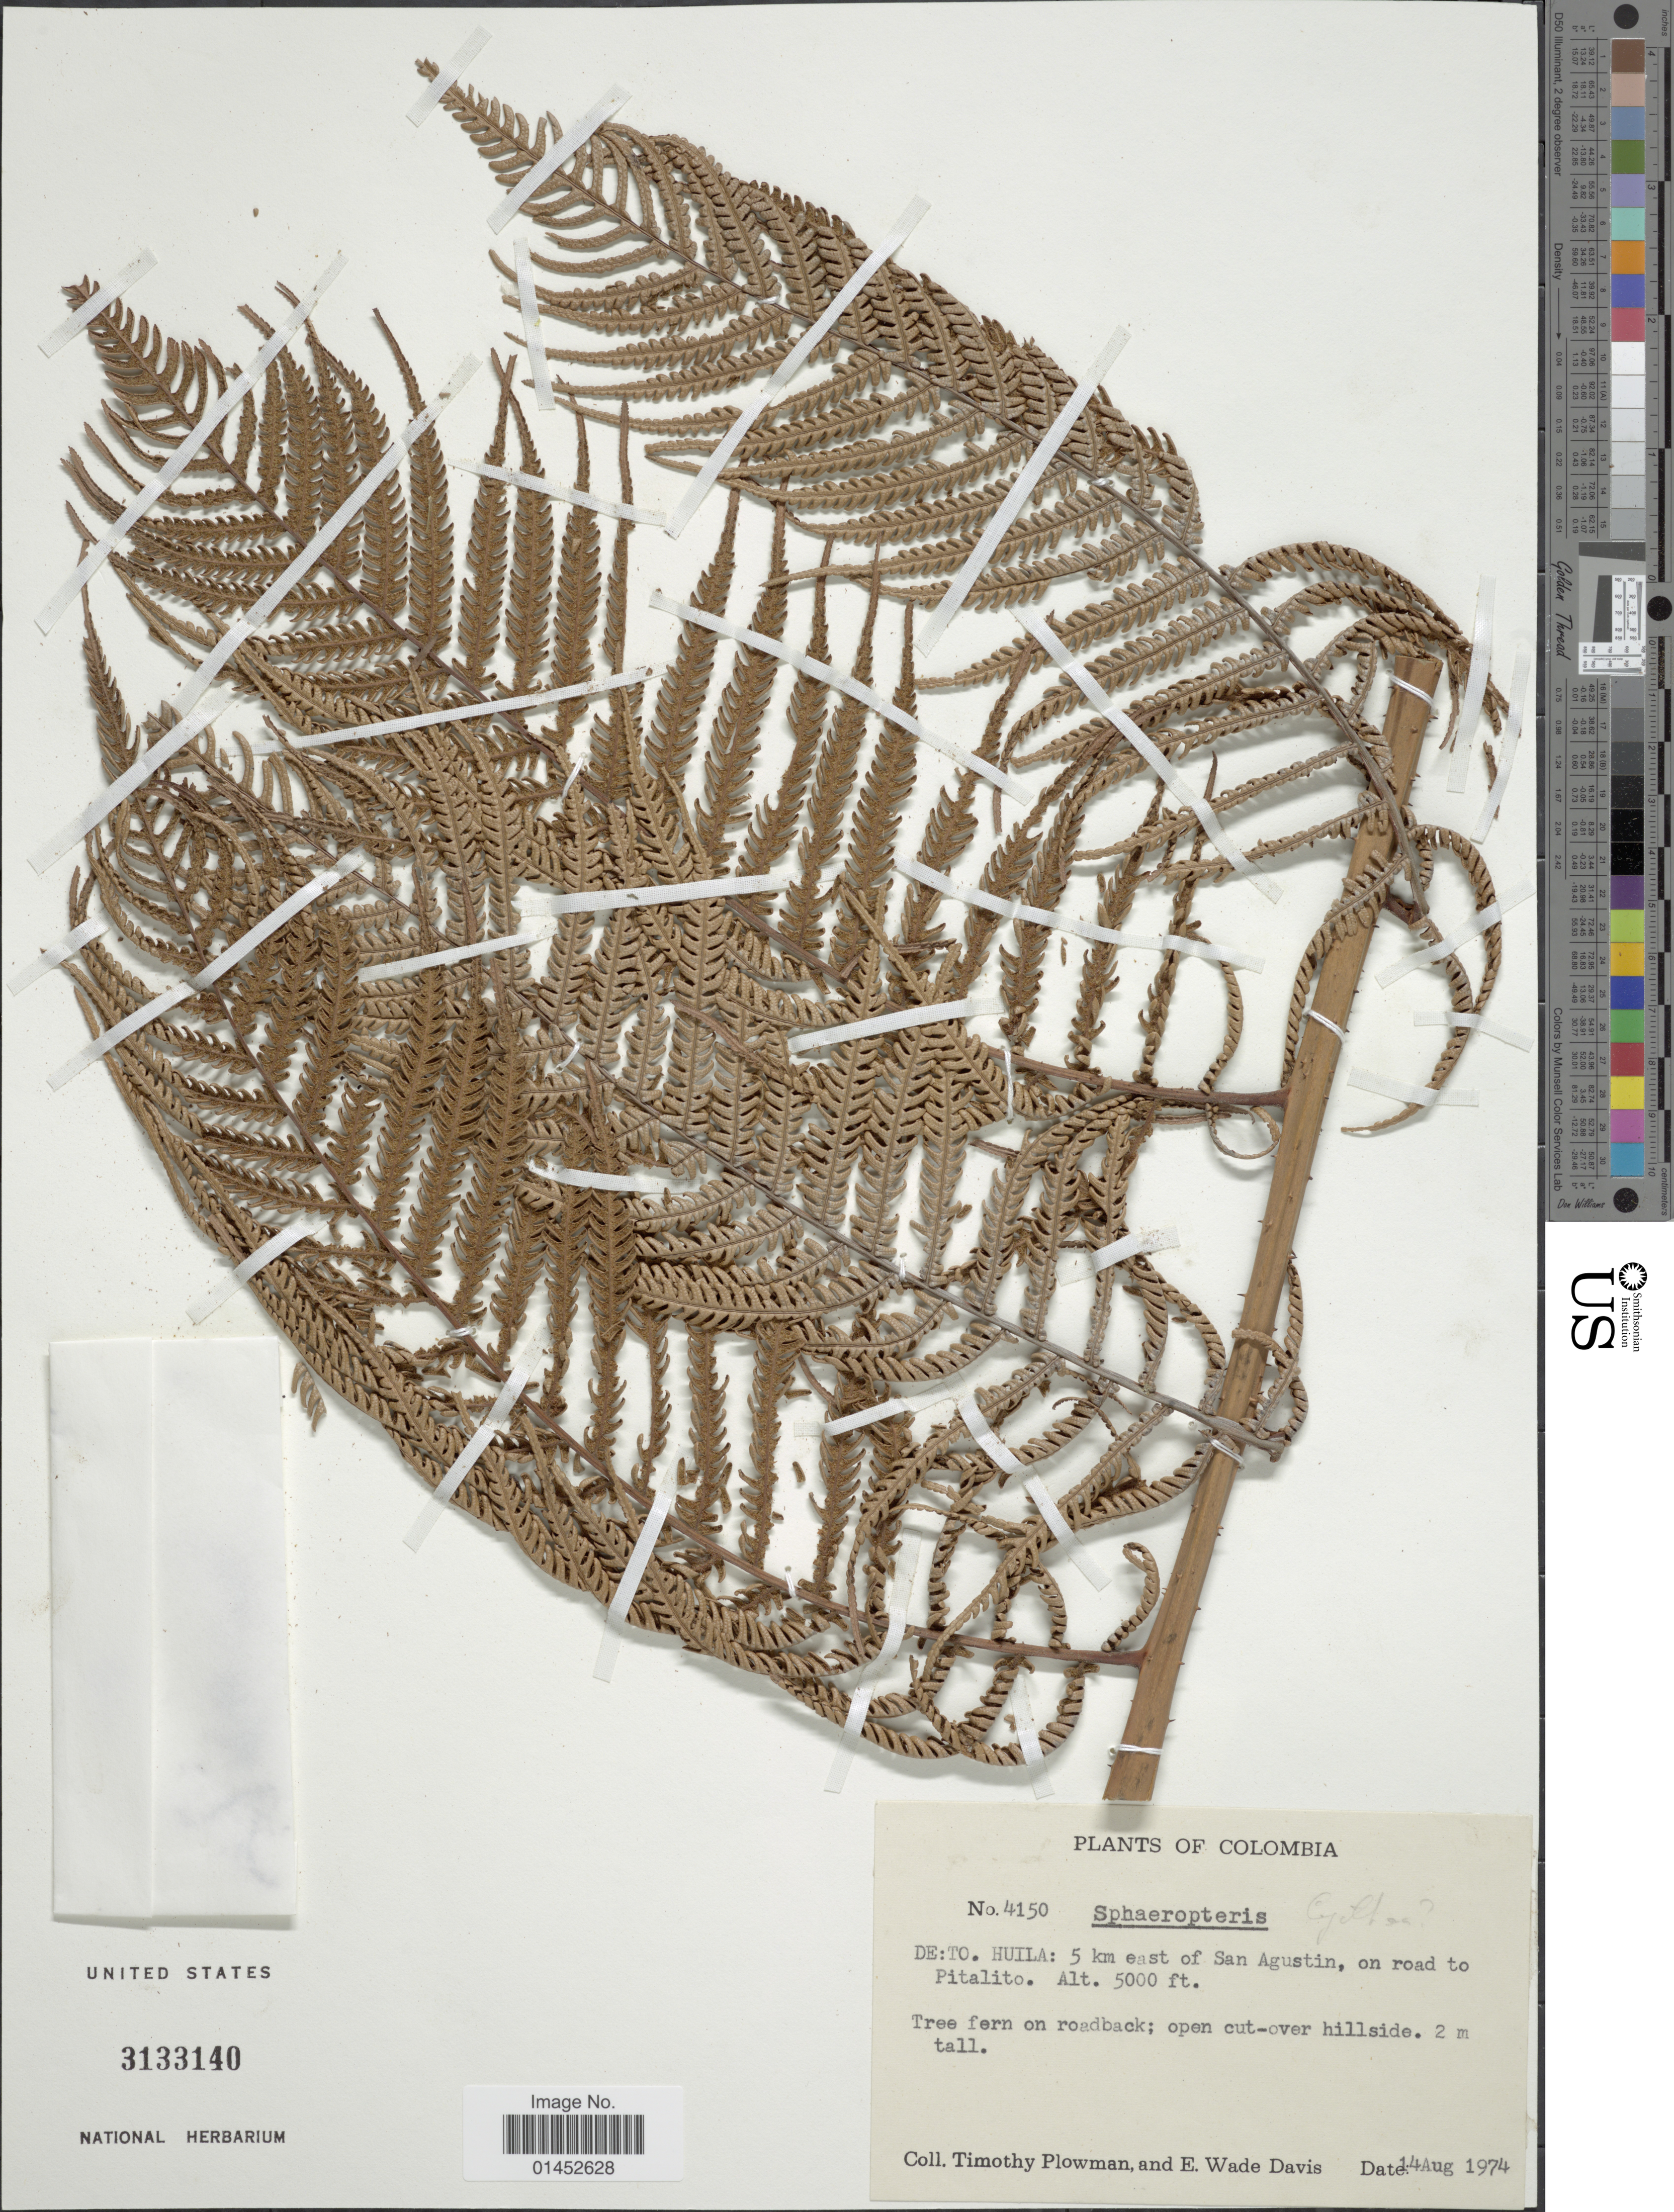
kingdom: Plantae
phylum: Tracheophyta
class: Polypodiopsida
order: Cyatheales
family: Cyatheaceae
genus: Cyathea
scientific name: Cyathea pungens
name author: (Willd.) Domin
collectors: T. Plowman & E. W. Davis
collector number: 4150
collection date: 1974-08-14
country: Colombia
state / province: Huila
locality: De:to. Huila: 5 km east of San Agustin, om road Pitalito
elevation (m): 1524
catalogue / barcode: US 3133140